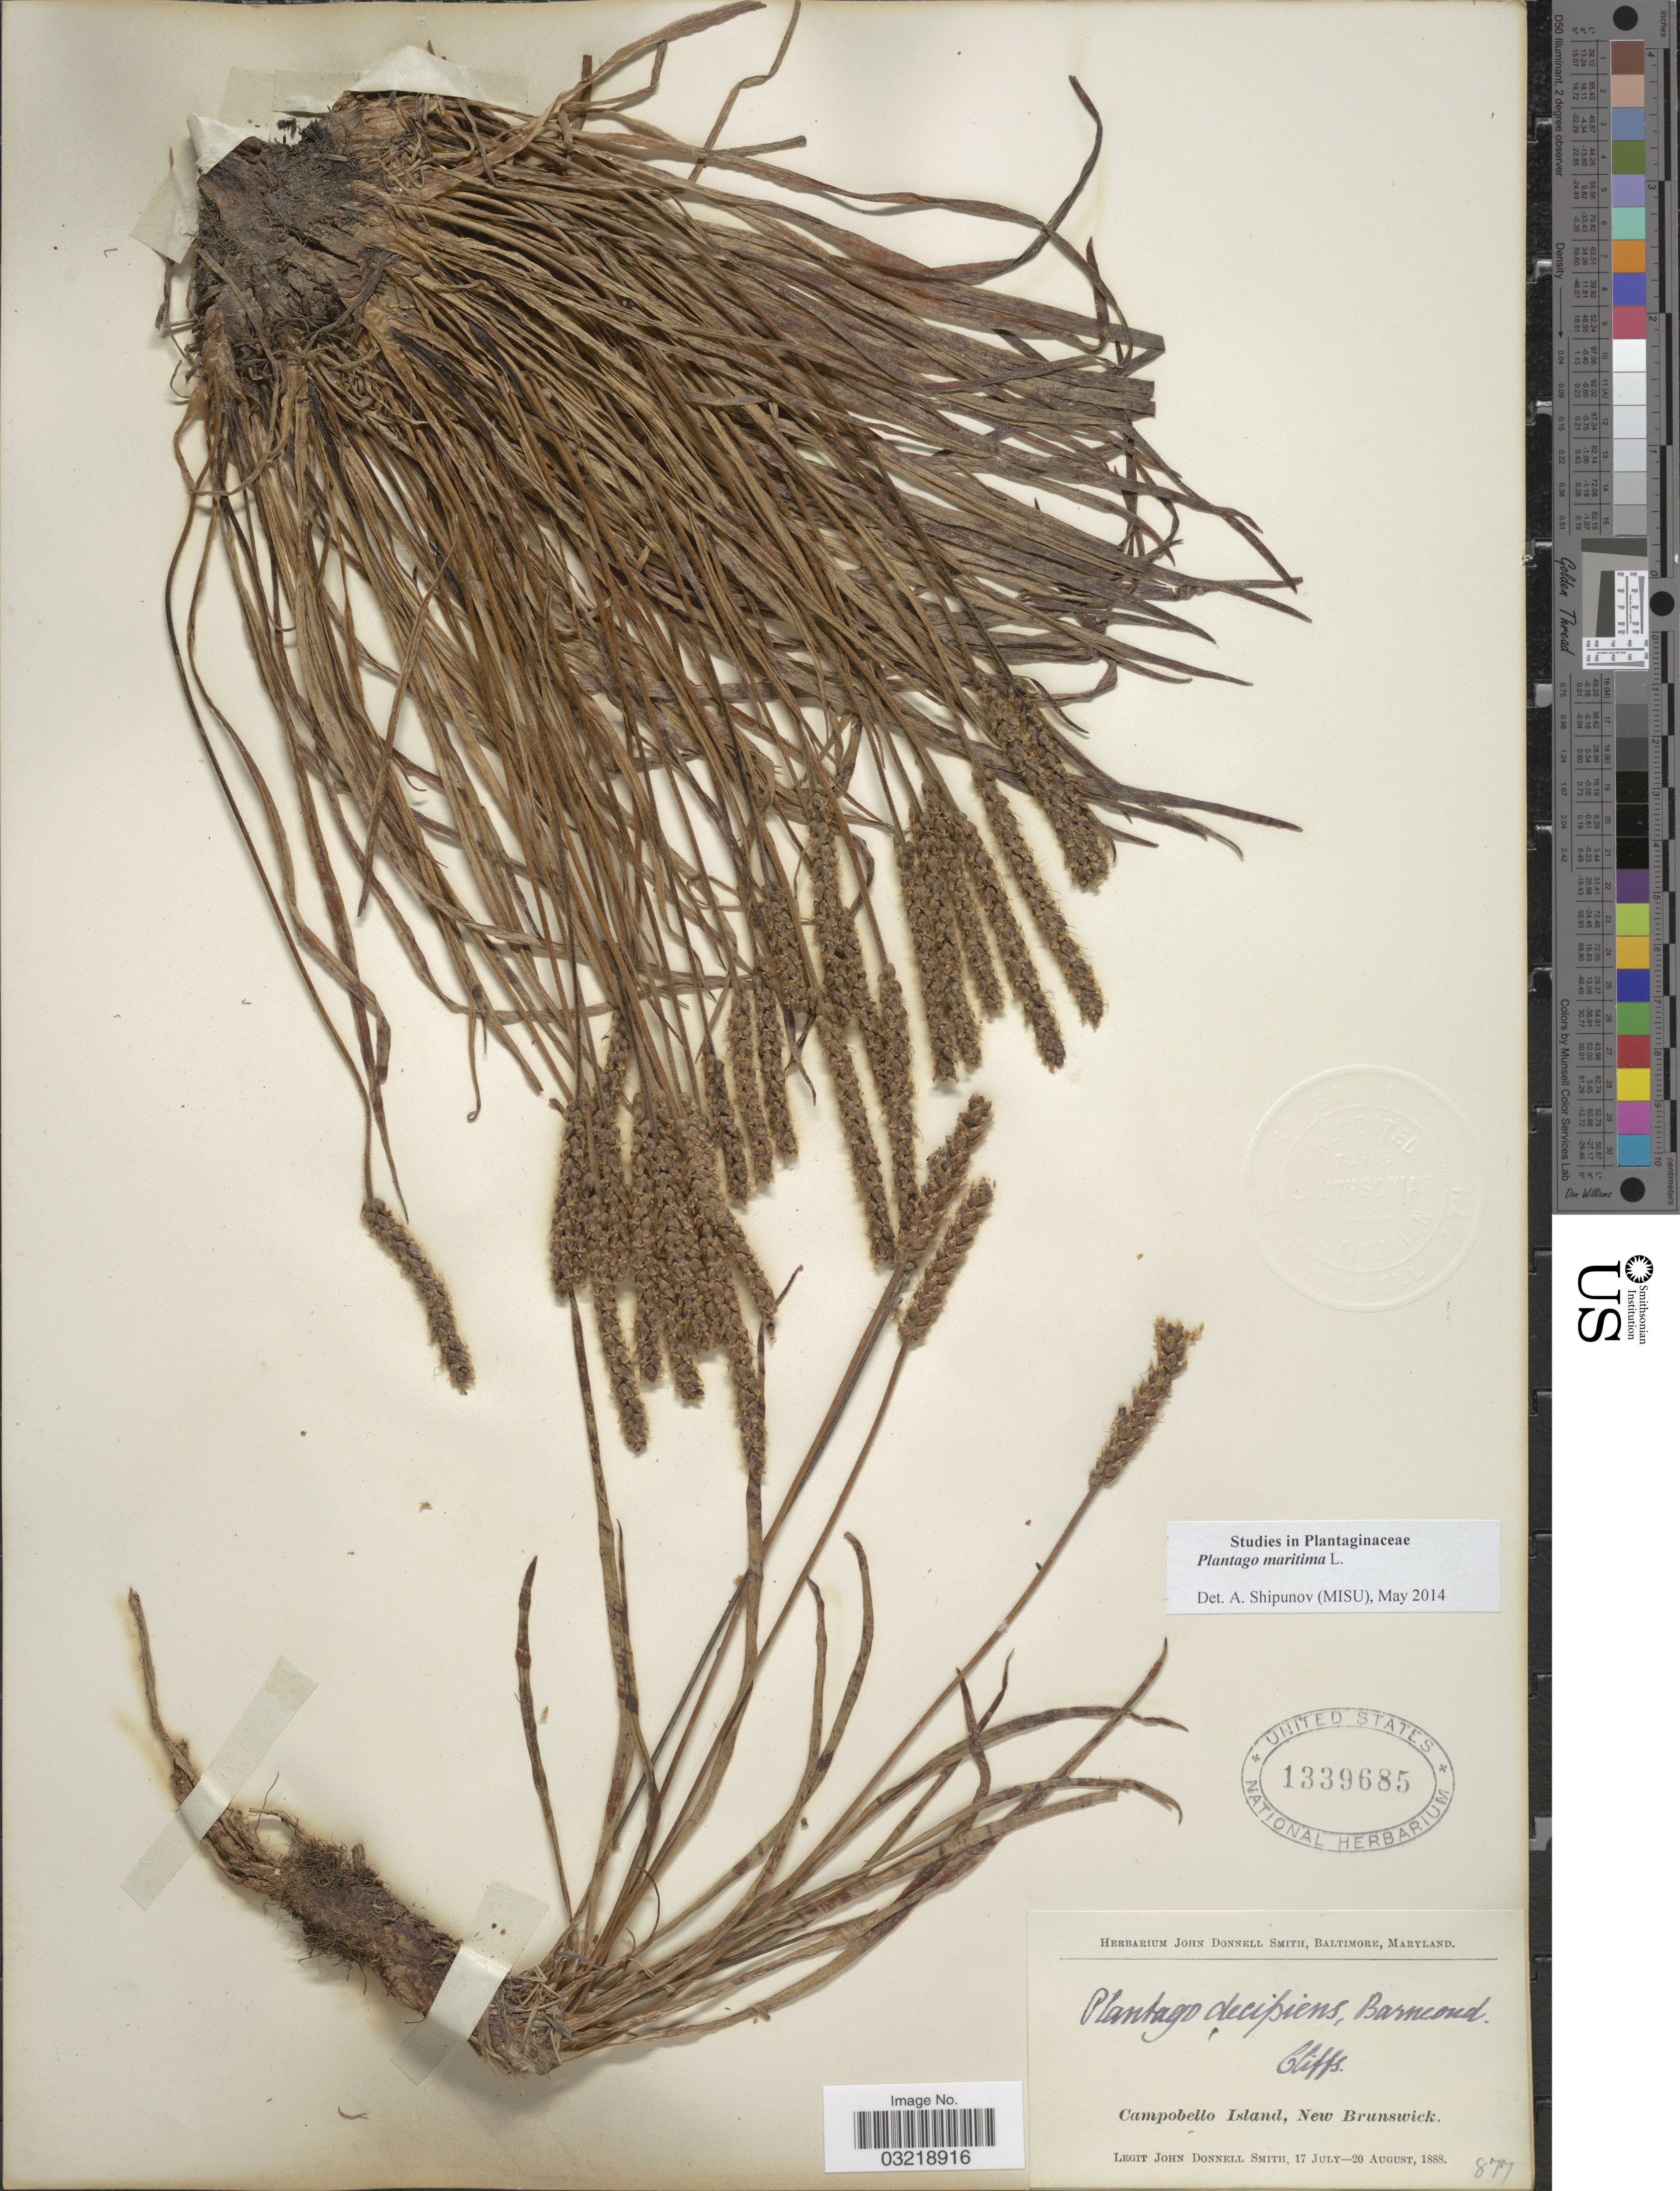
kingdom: Plantae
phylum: Tracheophyta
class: Magnoliopsida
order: Lamiales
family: Plantaginaceae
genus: Plantago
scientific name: Plantago maritima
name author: L.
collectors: J. Donnell Smith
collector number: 877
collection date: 1888-07-17/1888-08-20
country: Canada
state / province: New Brunswick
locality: Campobello Island.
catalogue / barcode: US 1339685